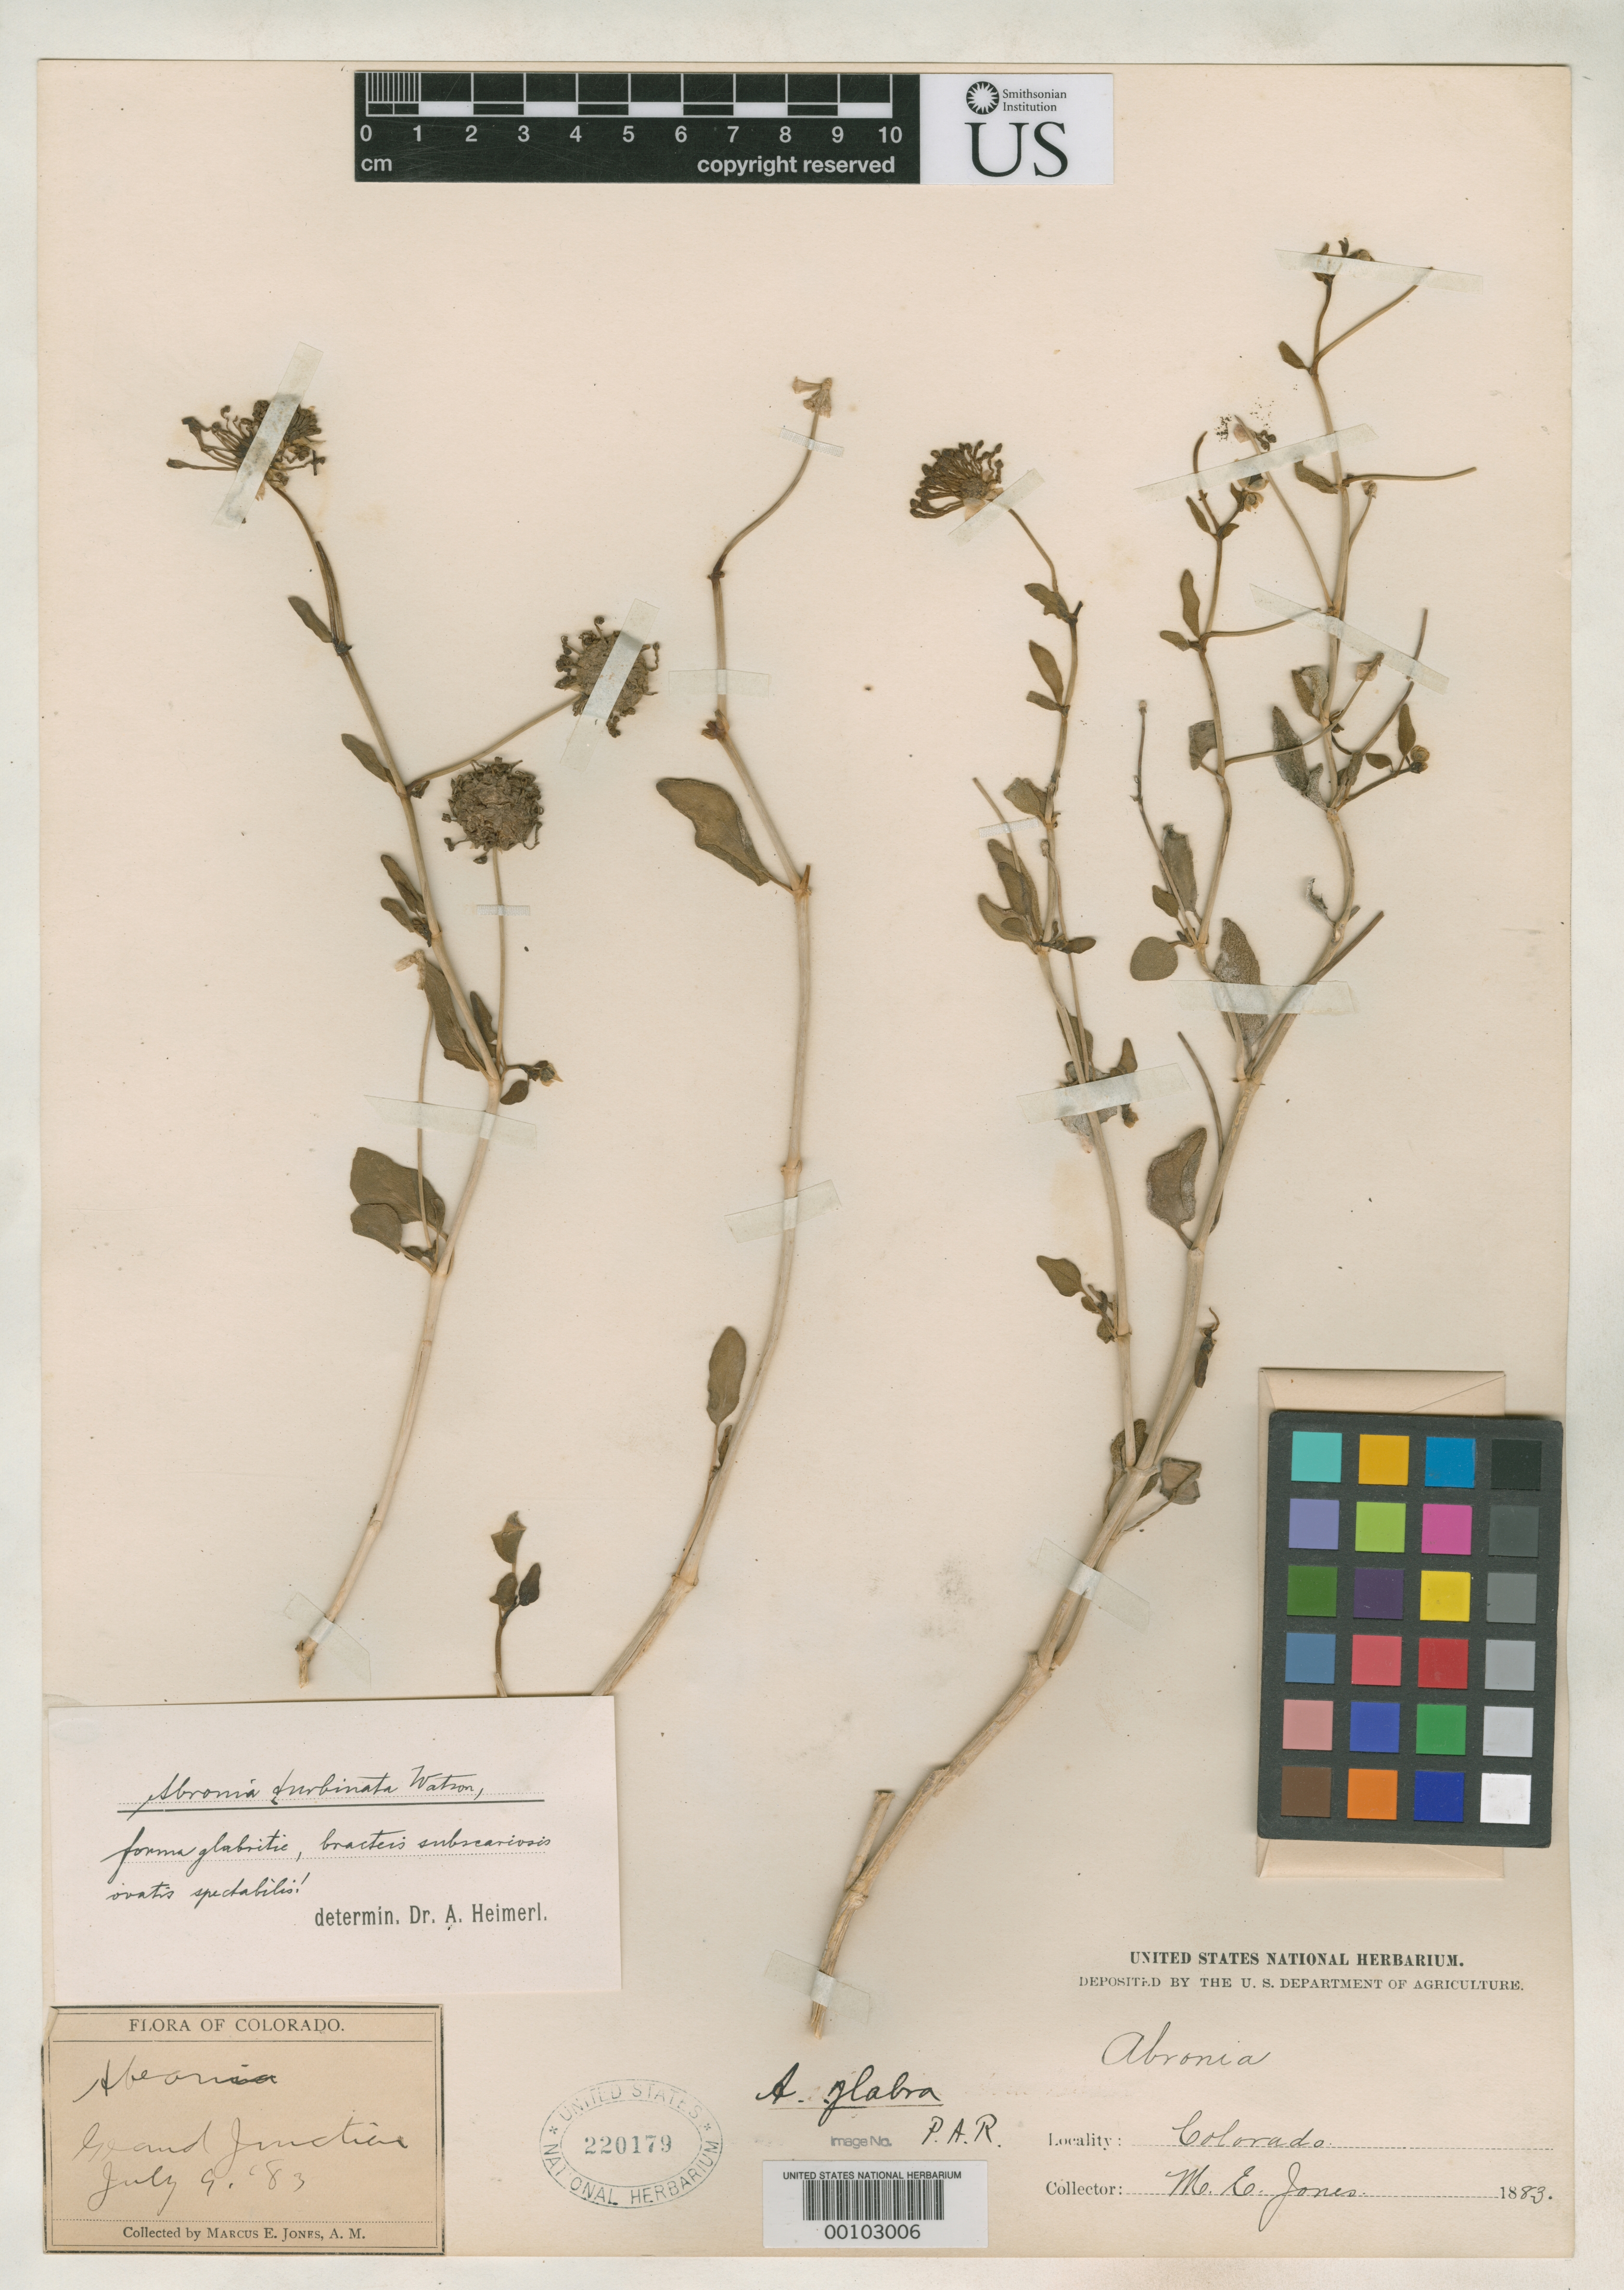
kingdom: Plantae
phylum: Tracheophyta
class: Magnoliopsida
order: Caryophyllales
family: Nyctaginaceae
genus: Abronia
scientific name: Abronia glabra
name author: Rydb.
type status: Holotype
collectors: M. E. Jones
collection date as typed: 09 Jul 1883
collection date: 1883-07-09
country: United States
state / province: Colorado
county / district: Mesa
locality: Grand Junction.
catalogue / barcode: US 220179